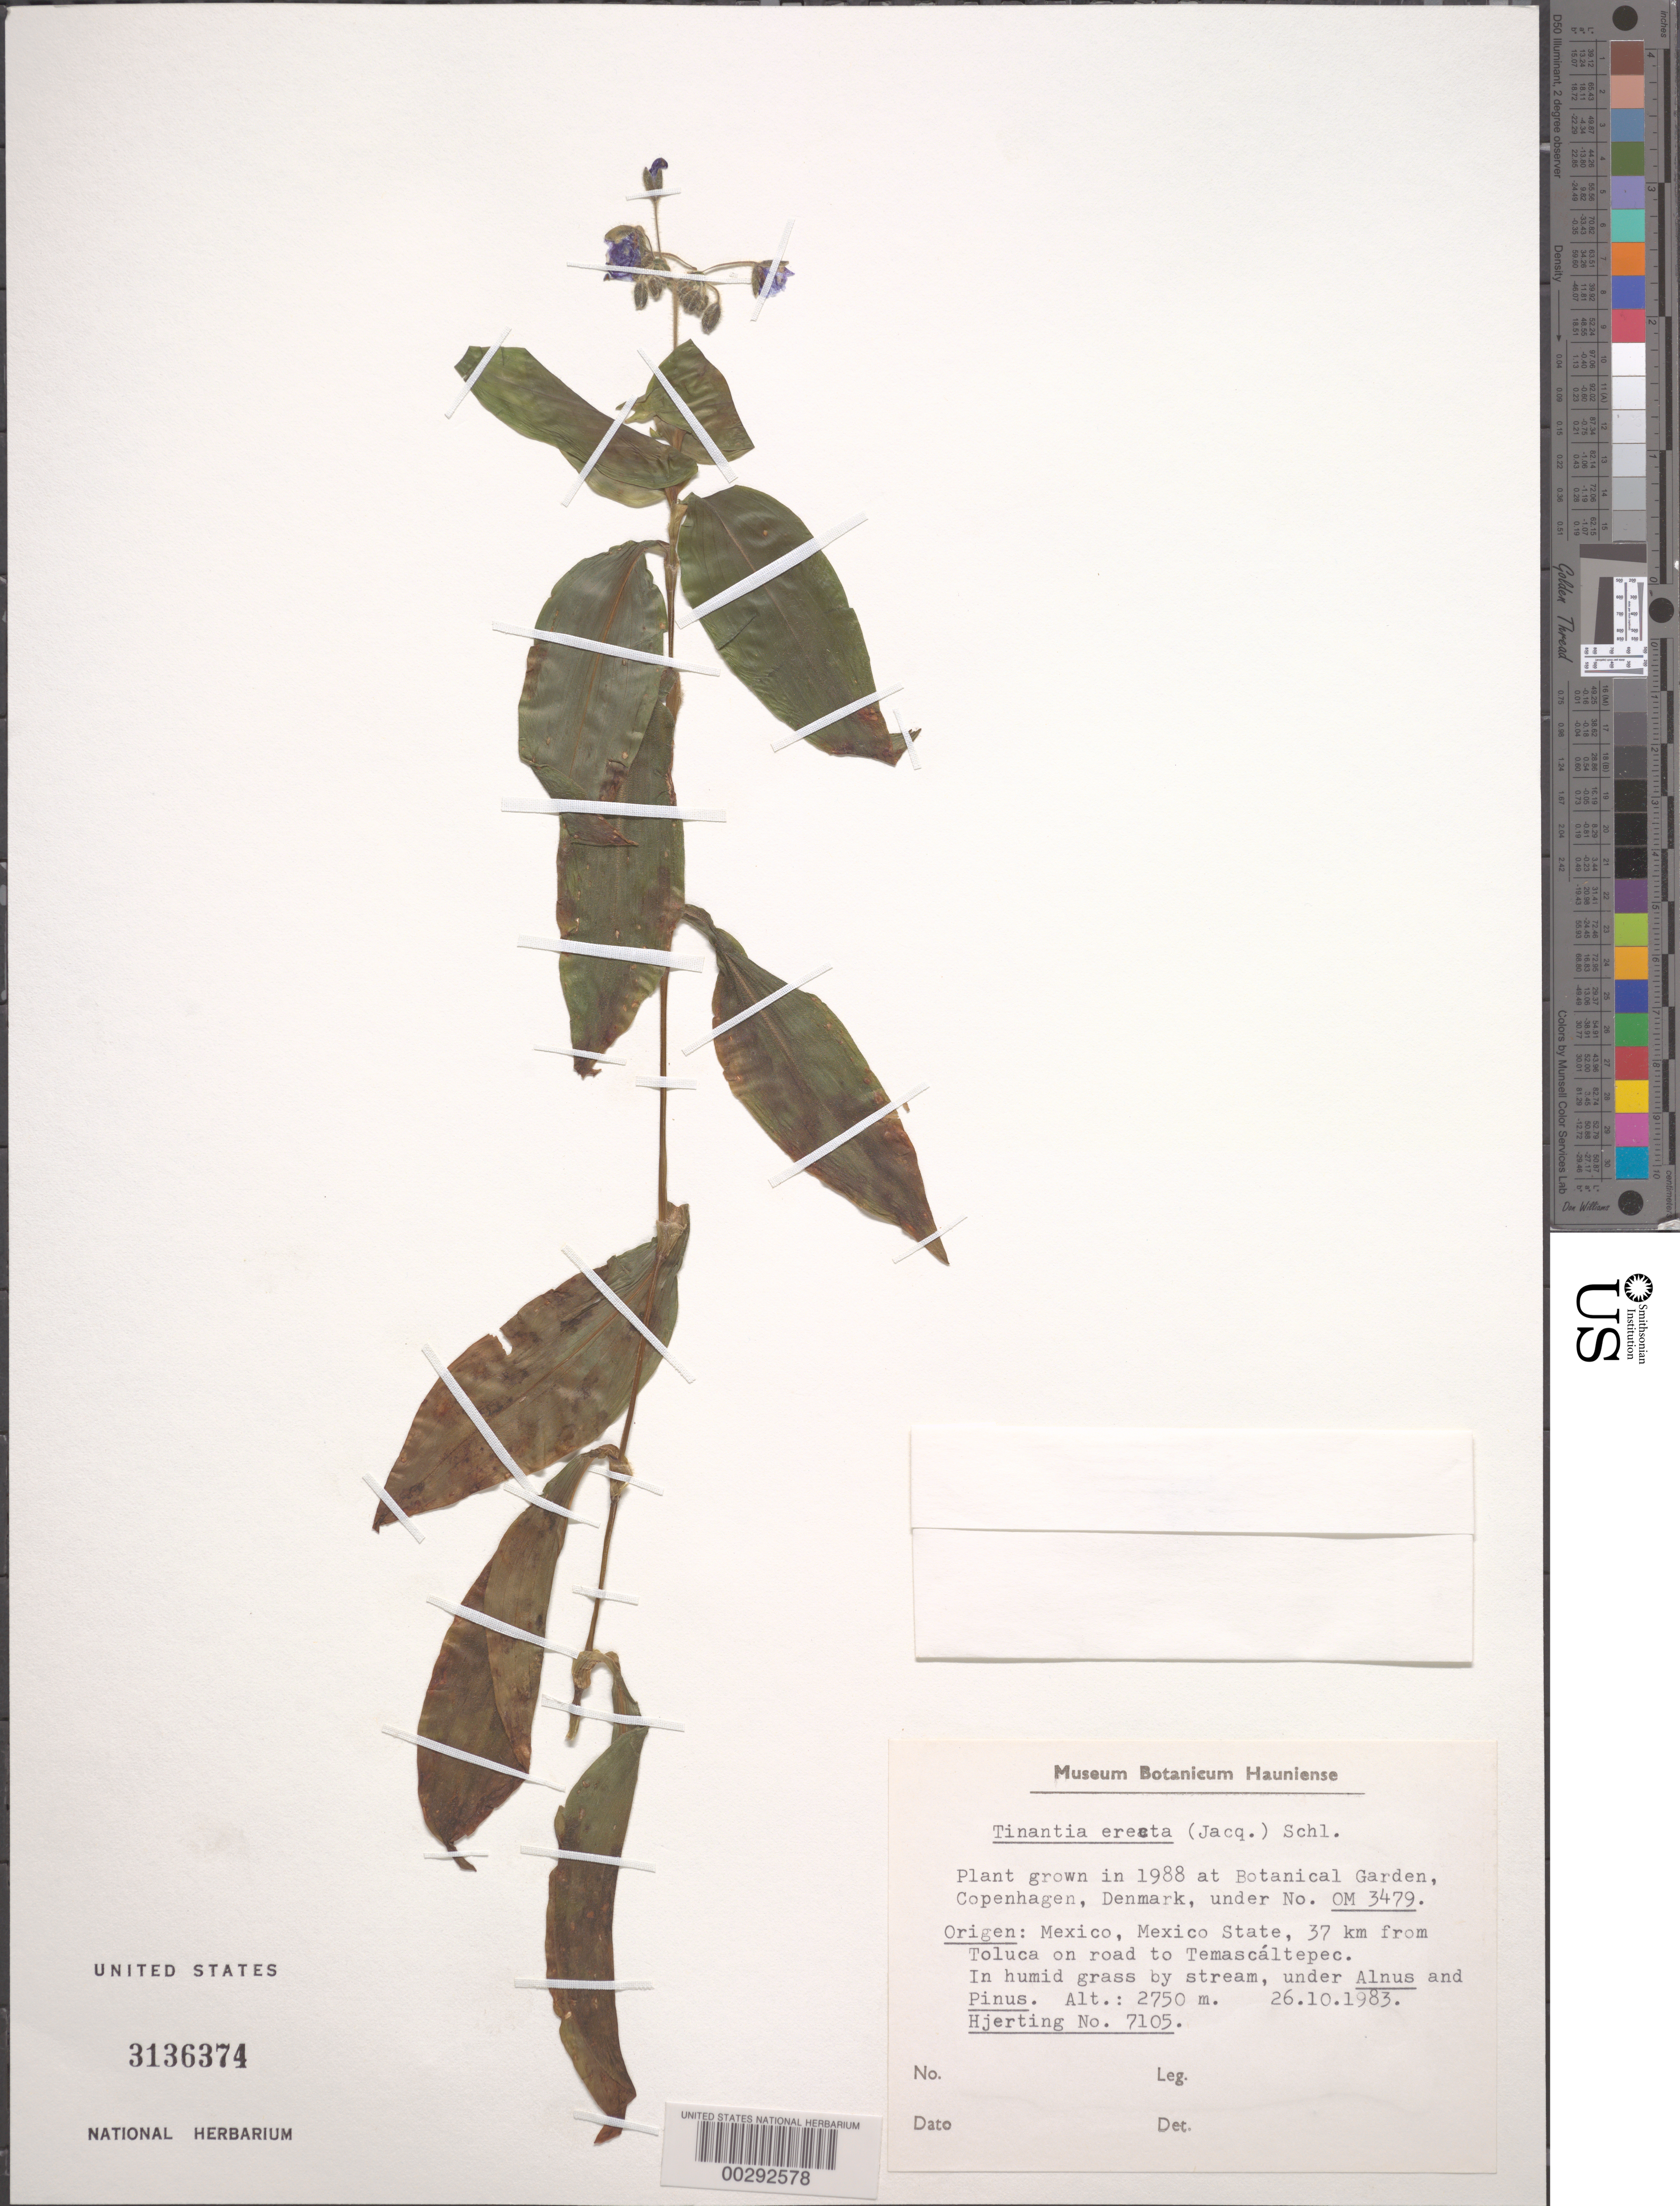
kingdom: Plantae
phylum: Tracheophyta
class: Liliopsida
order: Commelinales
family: Commelinaceae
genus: Tinantia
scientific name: Tinantia erecta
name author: (Jacq.) Fenzl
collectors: J. P. Hjerting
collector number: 7105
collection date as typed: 26 Oct 1983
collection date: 1983-10-26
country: Mexico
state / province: México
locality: From Toluca on road to Temascaltepec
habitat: In humid grass by stream under alnus and pinus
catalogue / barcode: US 3136374